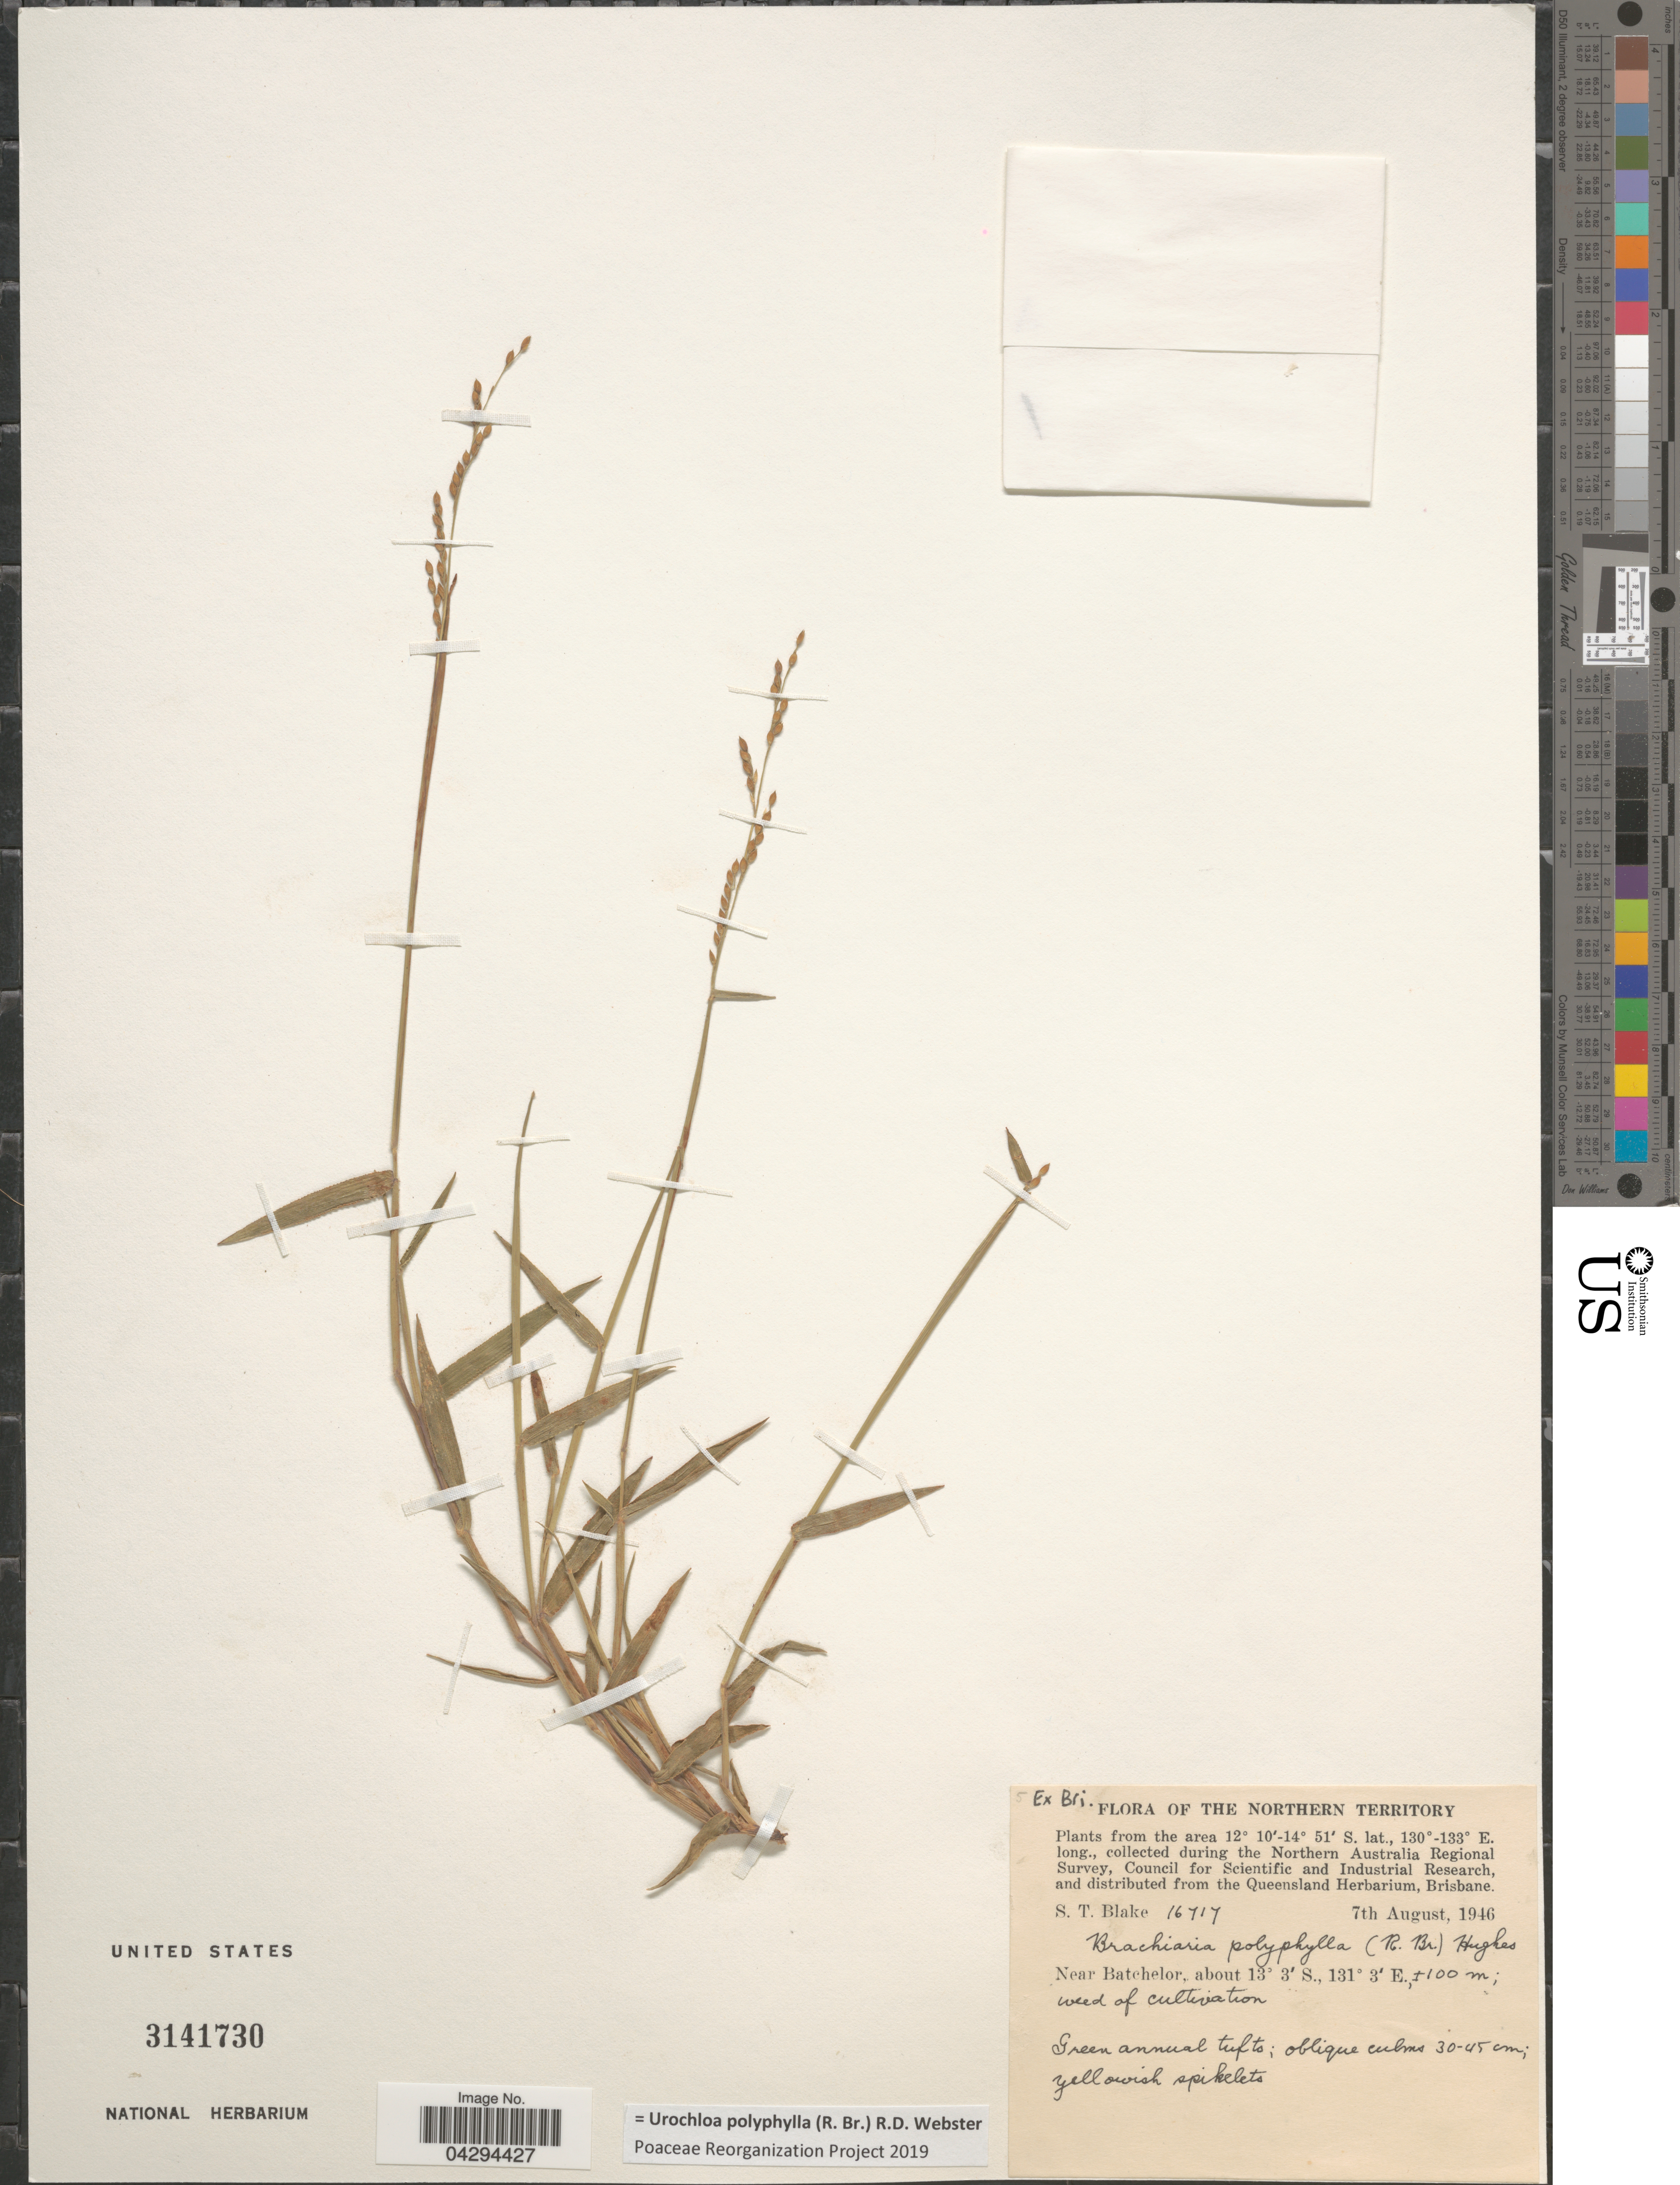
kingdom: Plantae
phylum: Tracheophyta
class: Liliopsida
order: Poales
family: Poaceae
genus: Urochloa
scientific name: Urochloa polyphylla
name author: (R. Br.) R.D. Webster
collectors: S. T. Blake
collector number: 16717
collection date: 1946-08-07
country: Australia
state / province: Northern Territory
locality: The Northern Australia Regional Survey. Near Batchelor.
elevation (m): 100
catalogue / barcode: US 3141730